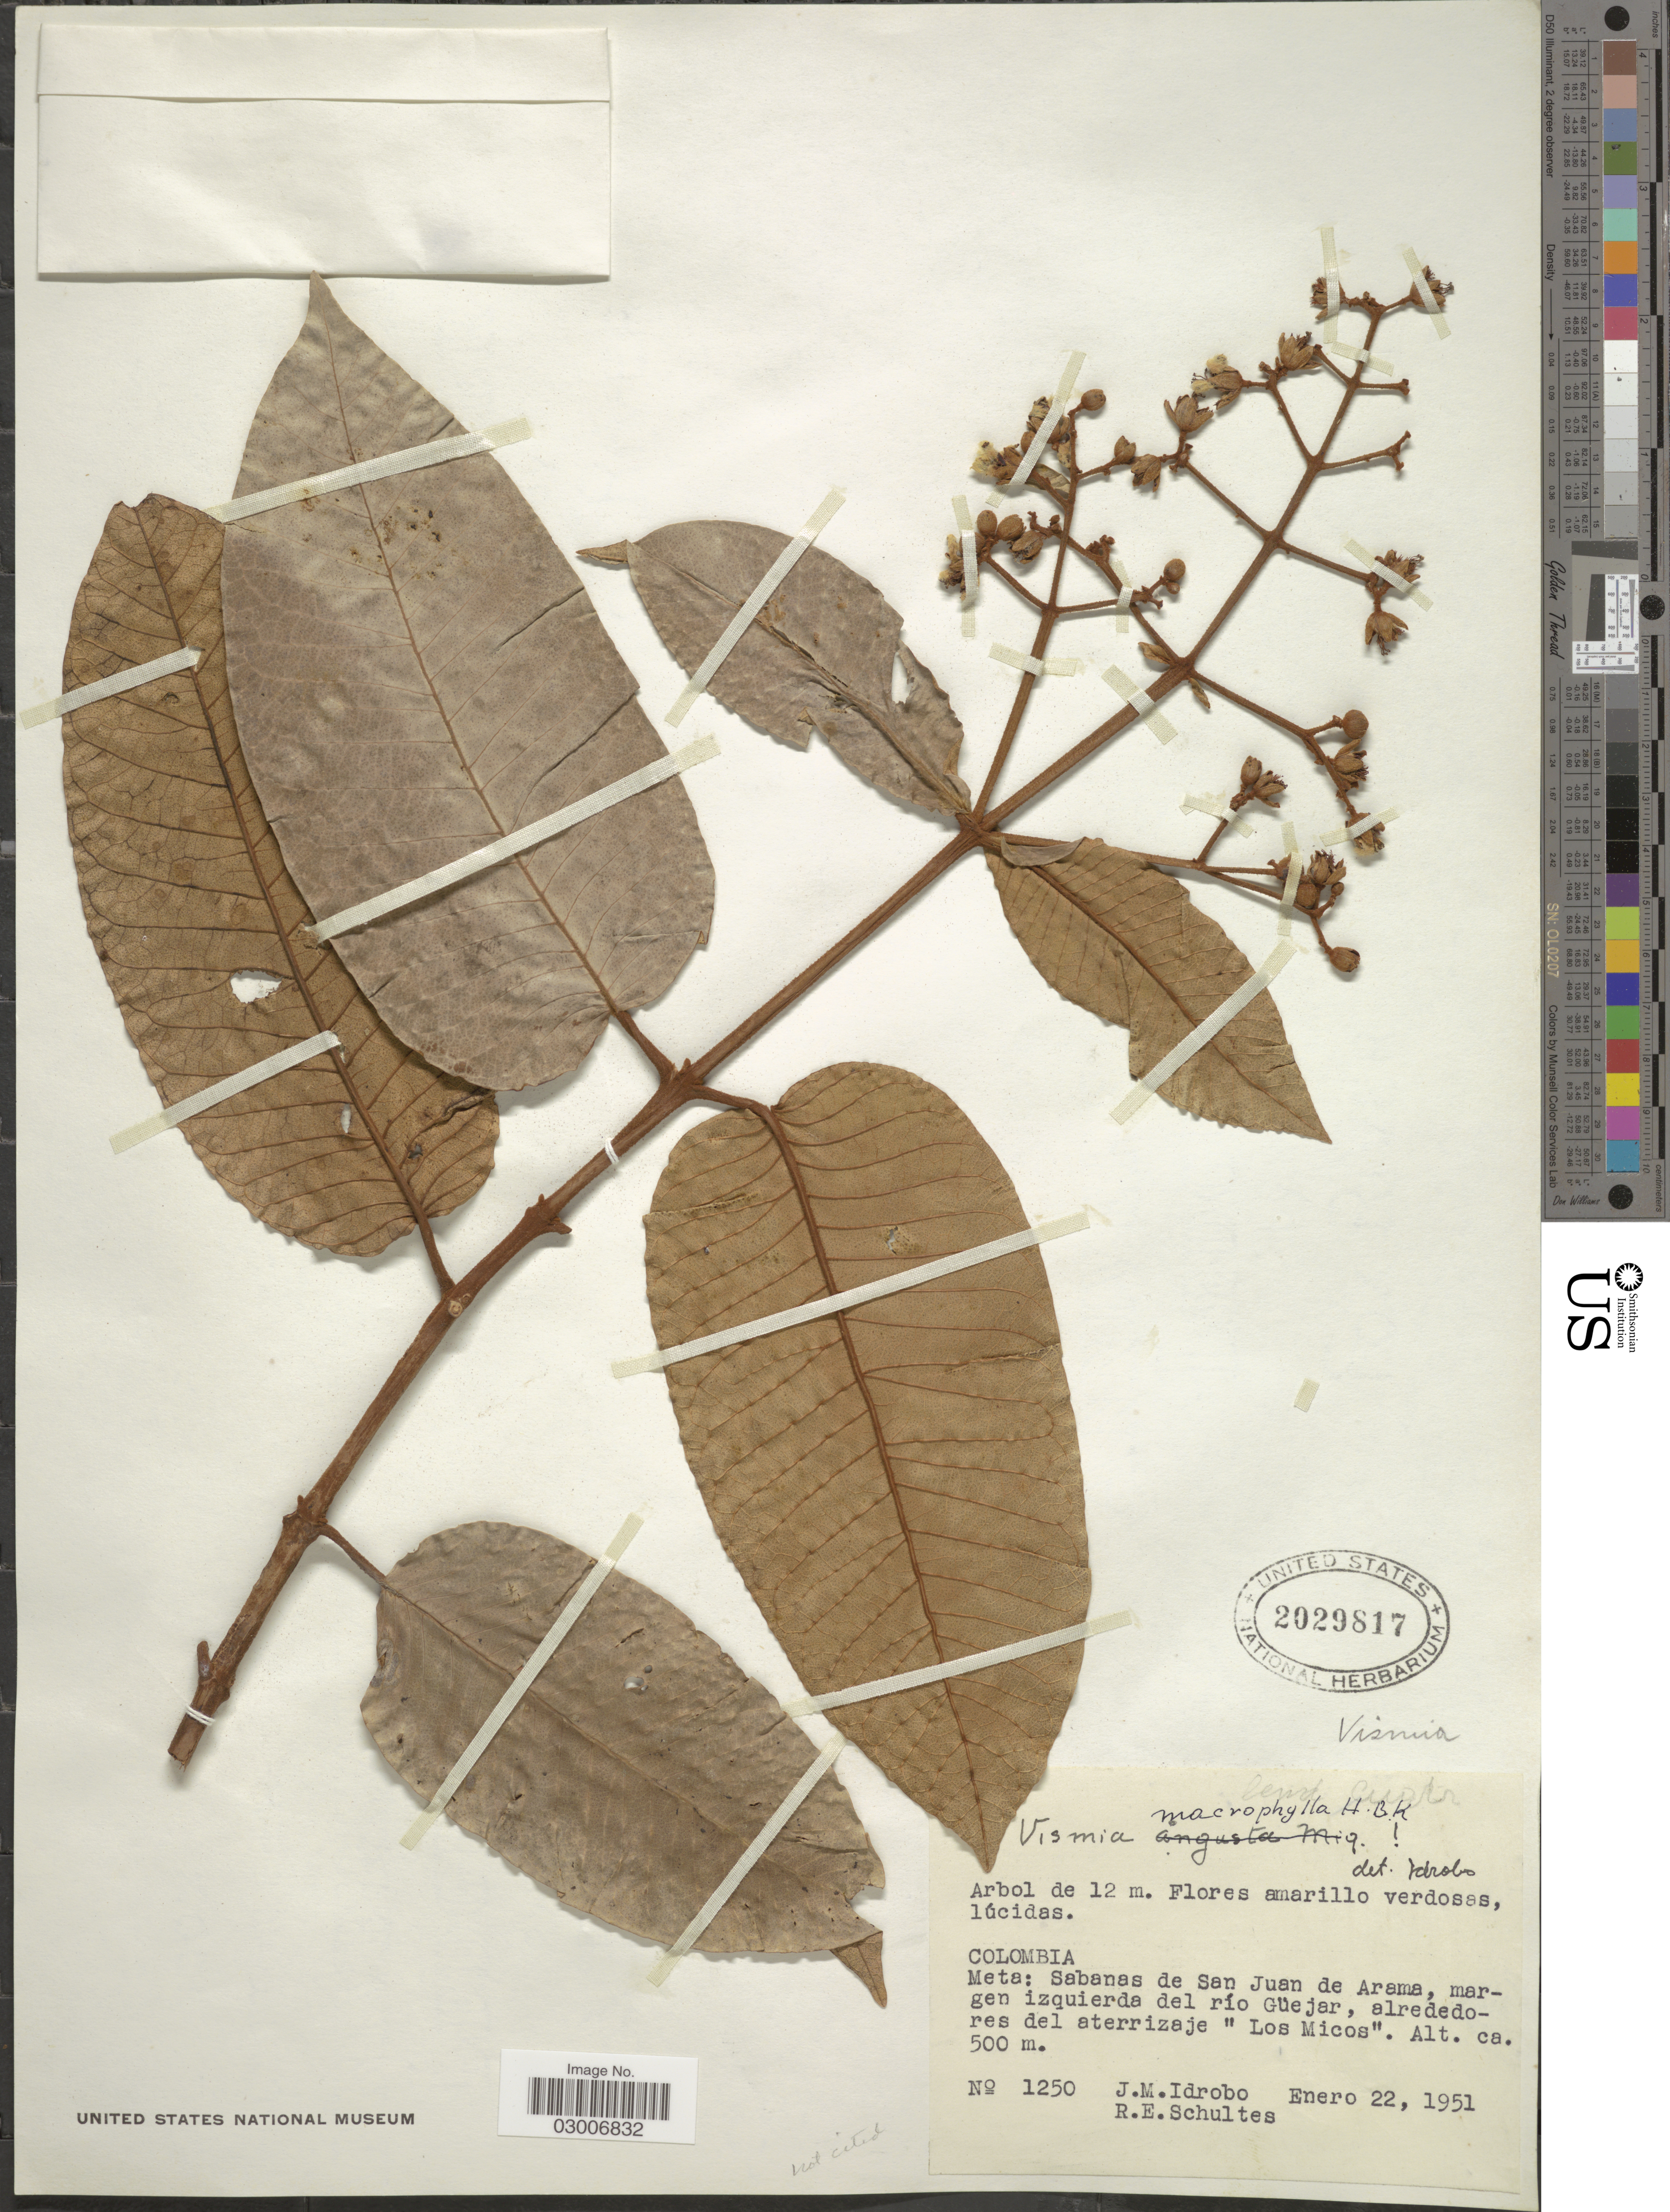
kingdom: Plantae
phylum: Tracheophyta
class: Magnoliopsida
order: Malpighiales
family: Hypericaceae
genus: Vismia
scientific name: Vismia macrophylla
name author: Kunth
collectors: J. M. Idrobo & R. E. Schultes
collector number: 1250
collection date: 1951-01-22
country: Colombia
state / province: Meta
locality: Sabanas de San Juan de Arama, margen izquierda del río Güejar, alrededores del aterrizaje "Los Micos".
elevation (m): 500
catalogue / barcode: US 2029817